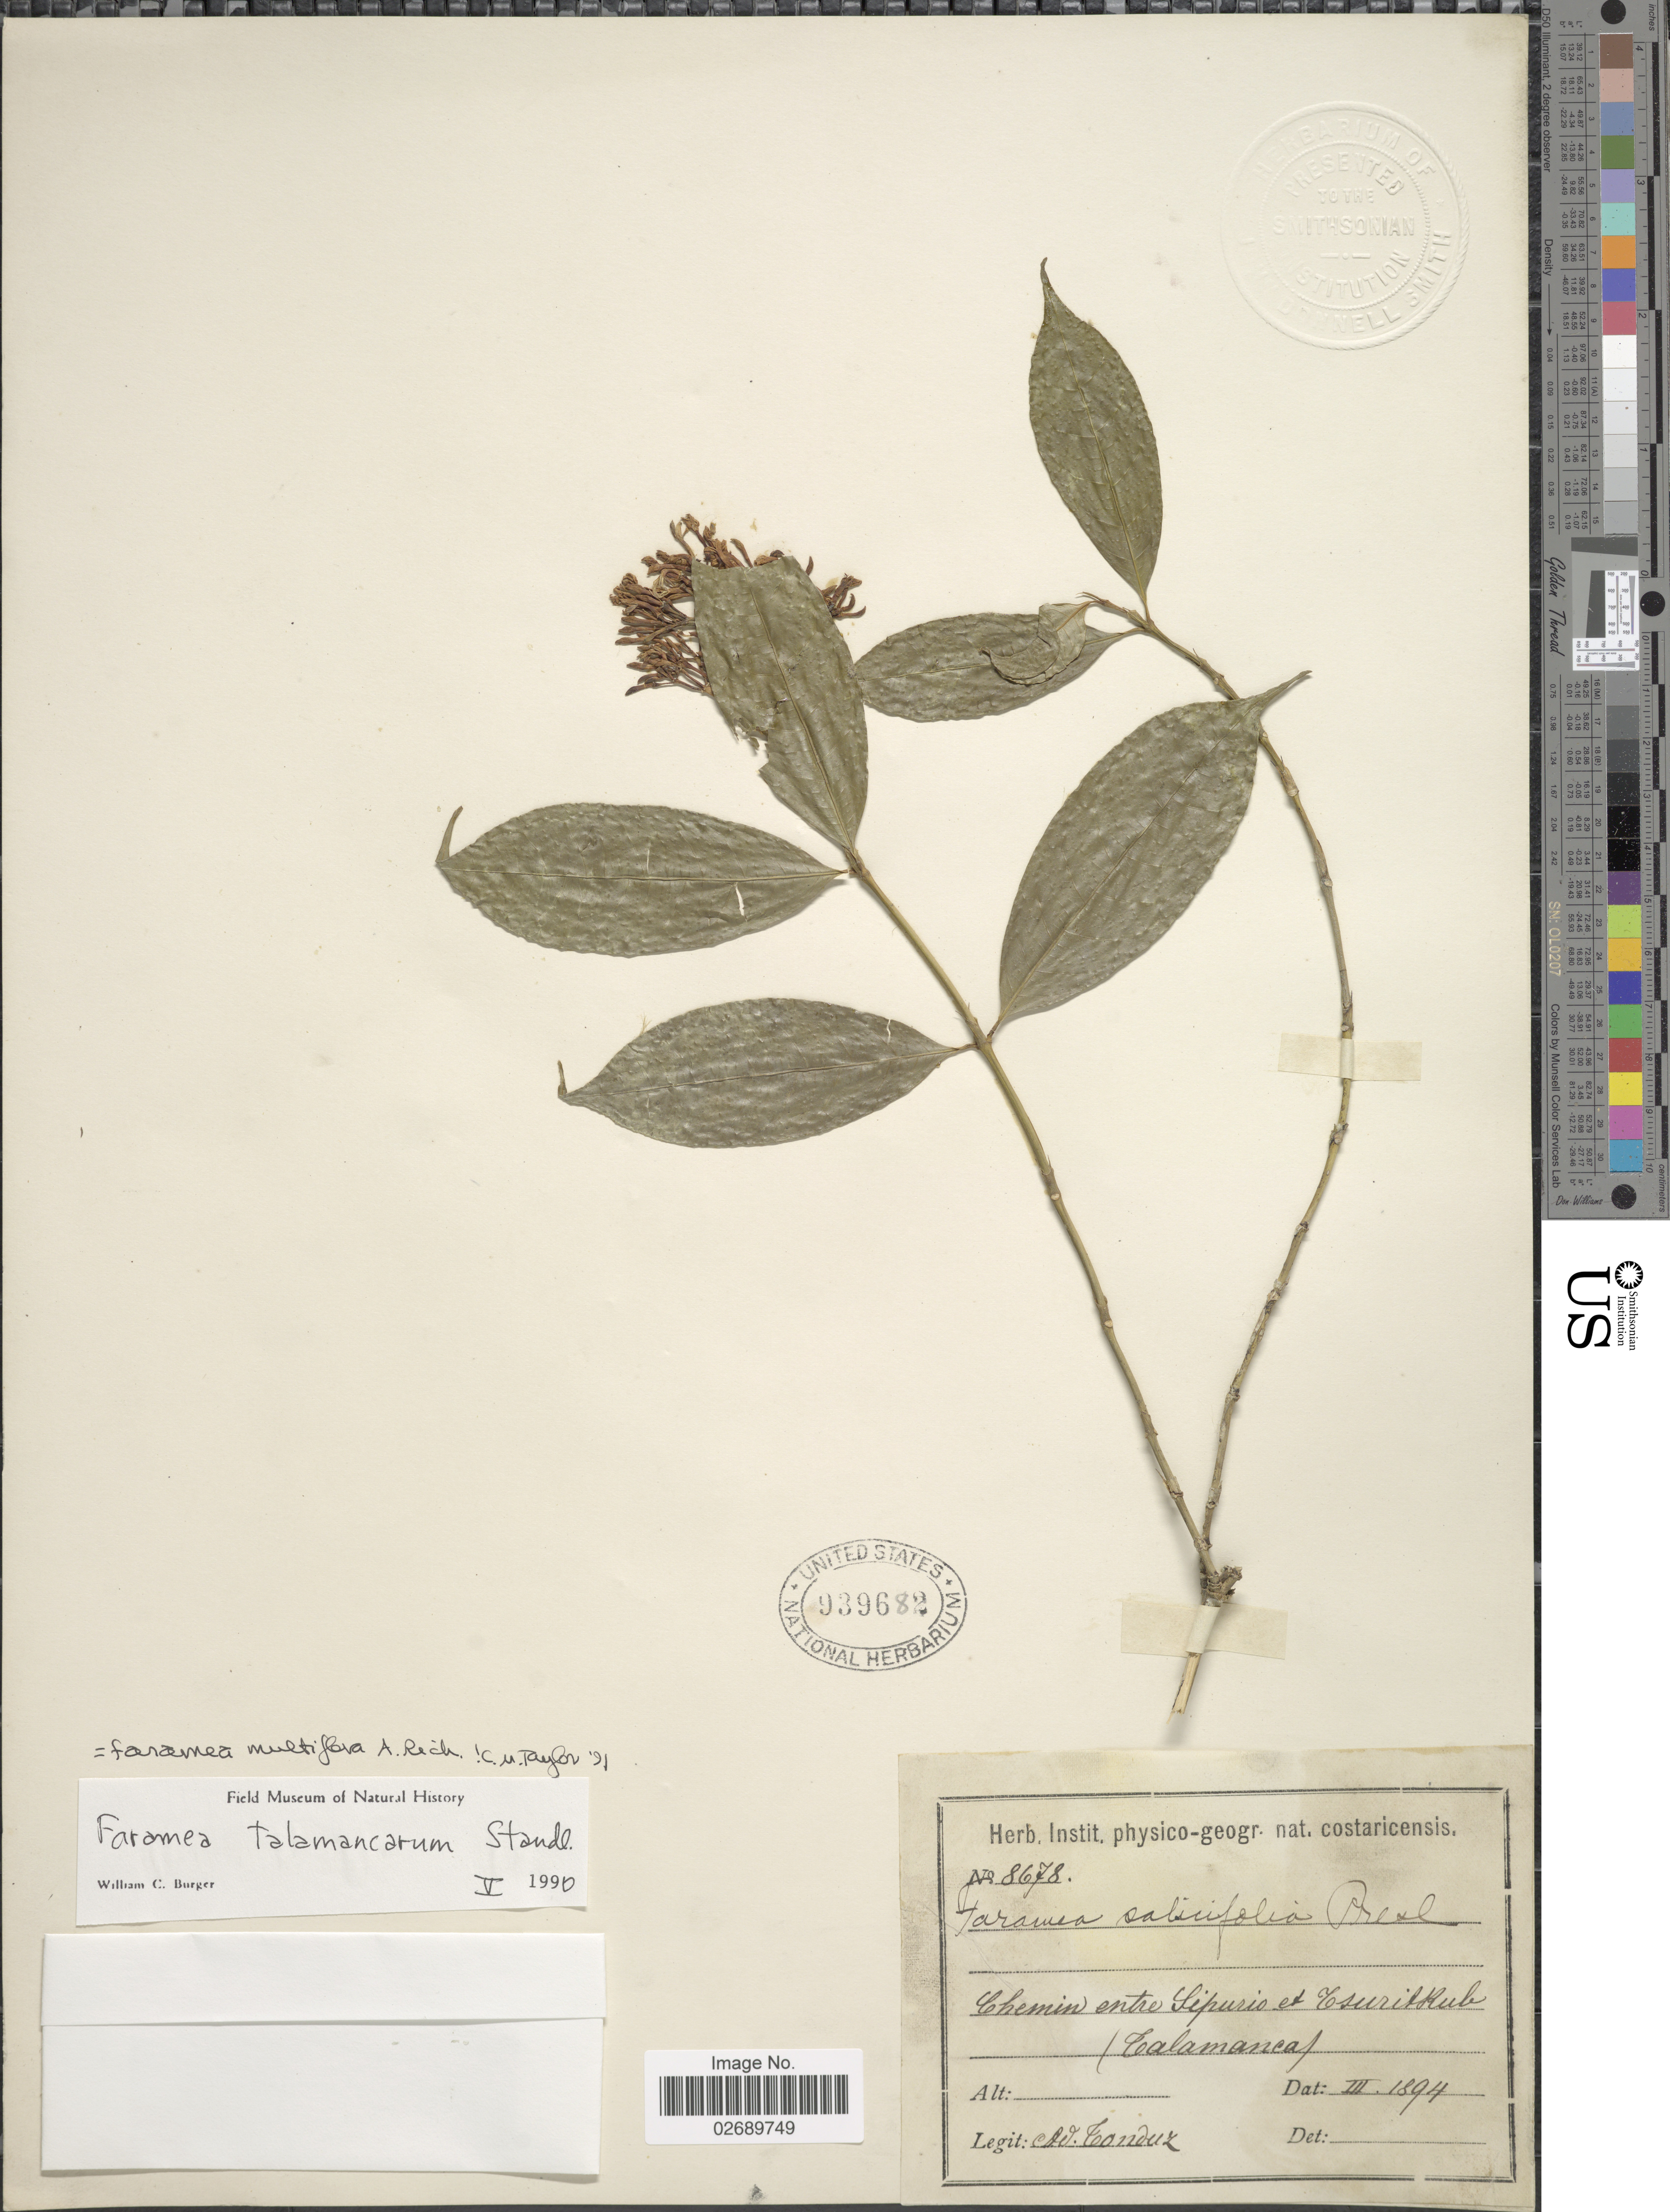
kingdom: Plantae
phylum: Tracheophyta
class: Magnoliopsida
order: Gentianales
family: Rubiaceae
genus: Faramea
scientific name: Faramea multiflora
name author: A. Rich. ex DC.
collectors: A. Tonduz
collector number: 8678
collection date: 1894-03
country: Costa Rica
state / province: Limón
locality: Chemin entre Sipurio et Tsuritkub (Talamanca).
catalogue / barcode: US 939682